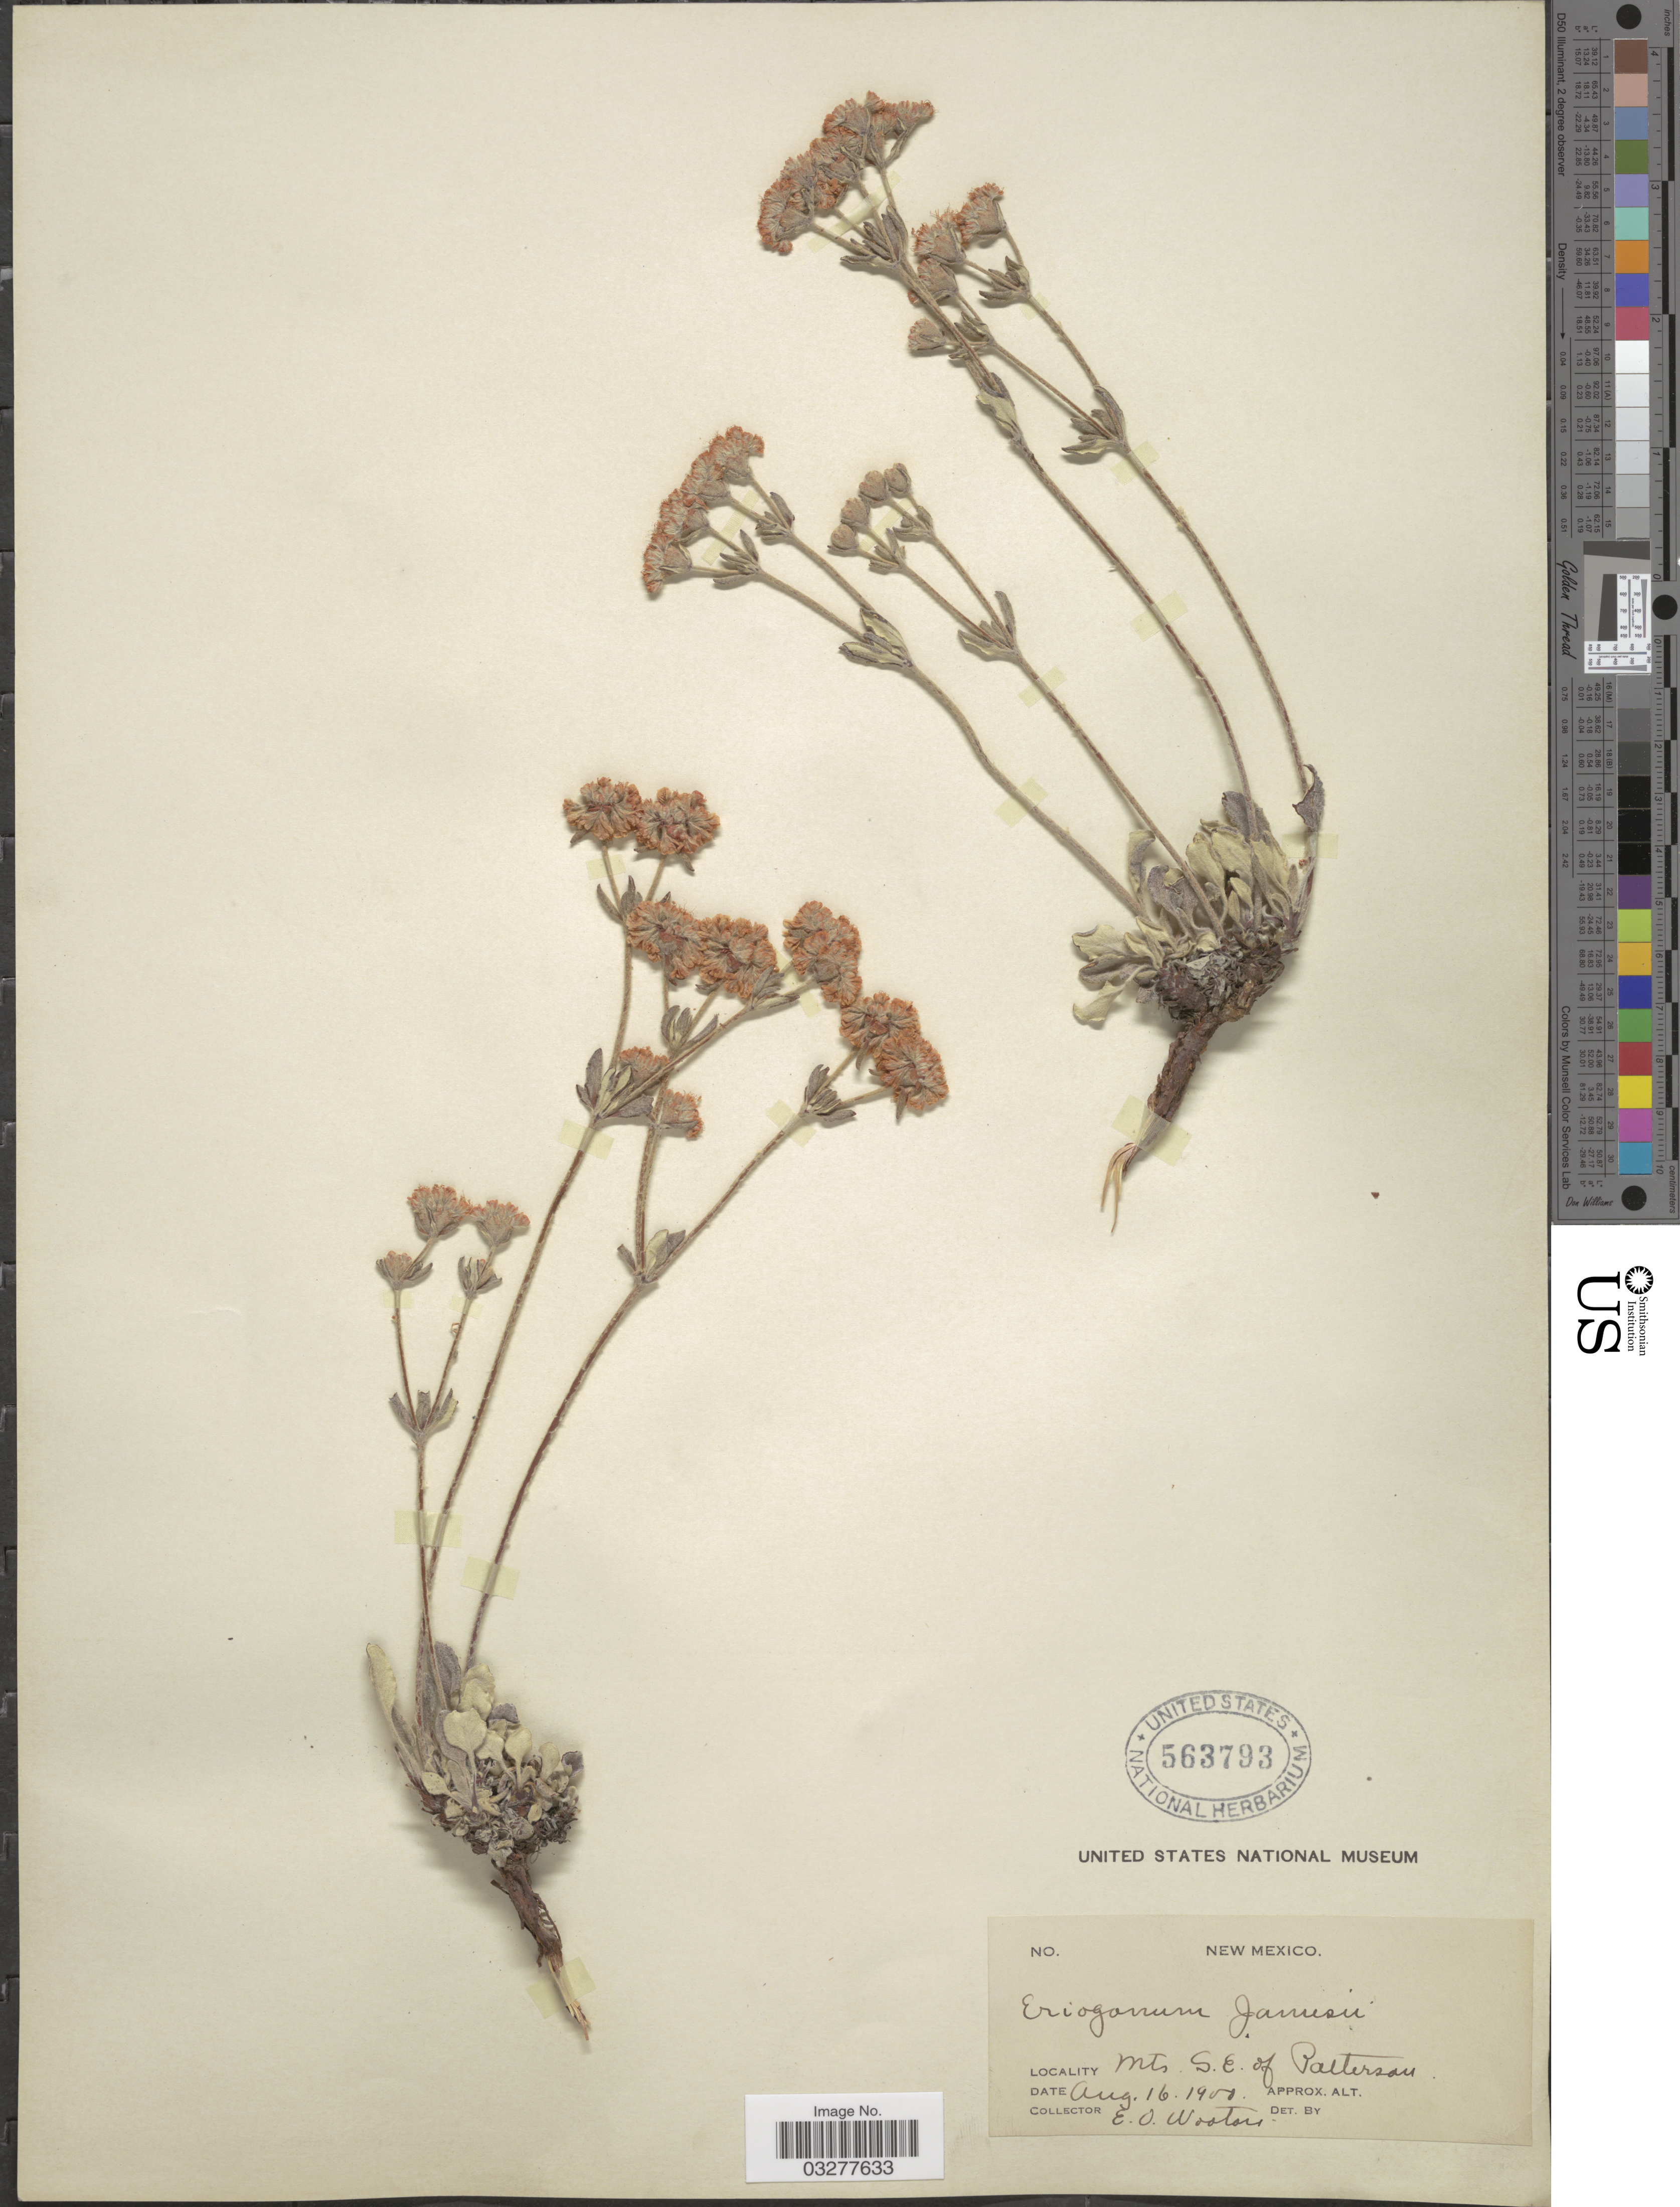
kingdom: Plantae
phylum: Tracheophyta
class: Magnoliopsida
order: Caryophyllales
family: Polygonaceae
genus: Eriogonum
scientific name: Eriogonum jamesii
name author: Benth.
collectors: E. O. Wooton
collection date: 1900-08-16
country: United States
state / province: New Mexico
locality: Mts. S.E. of Patterson.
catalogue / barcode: US 563793